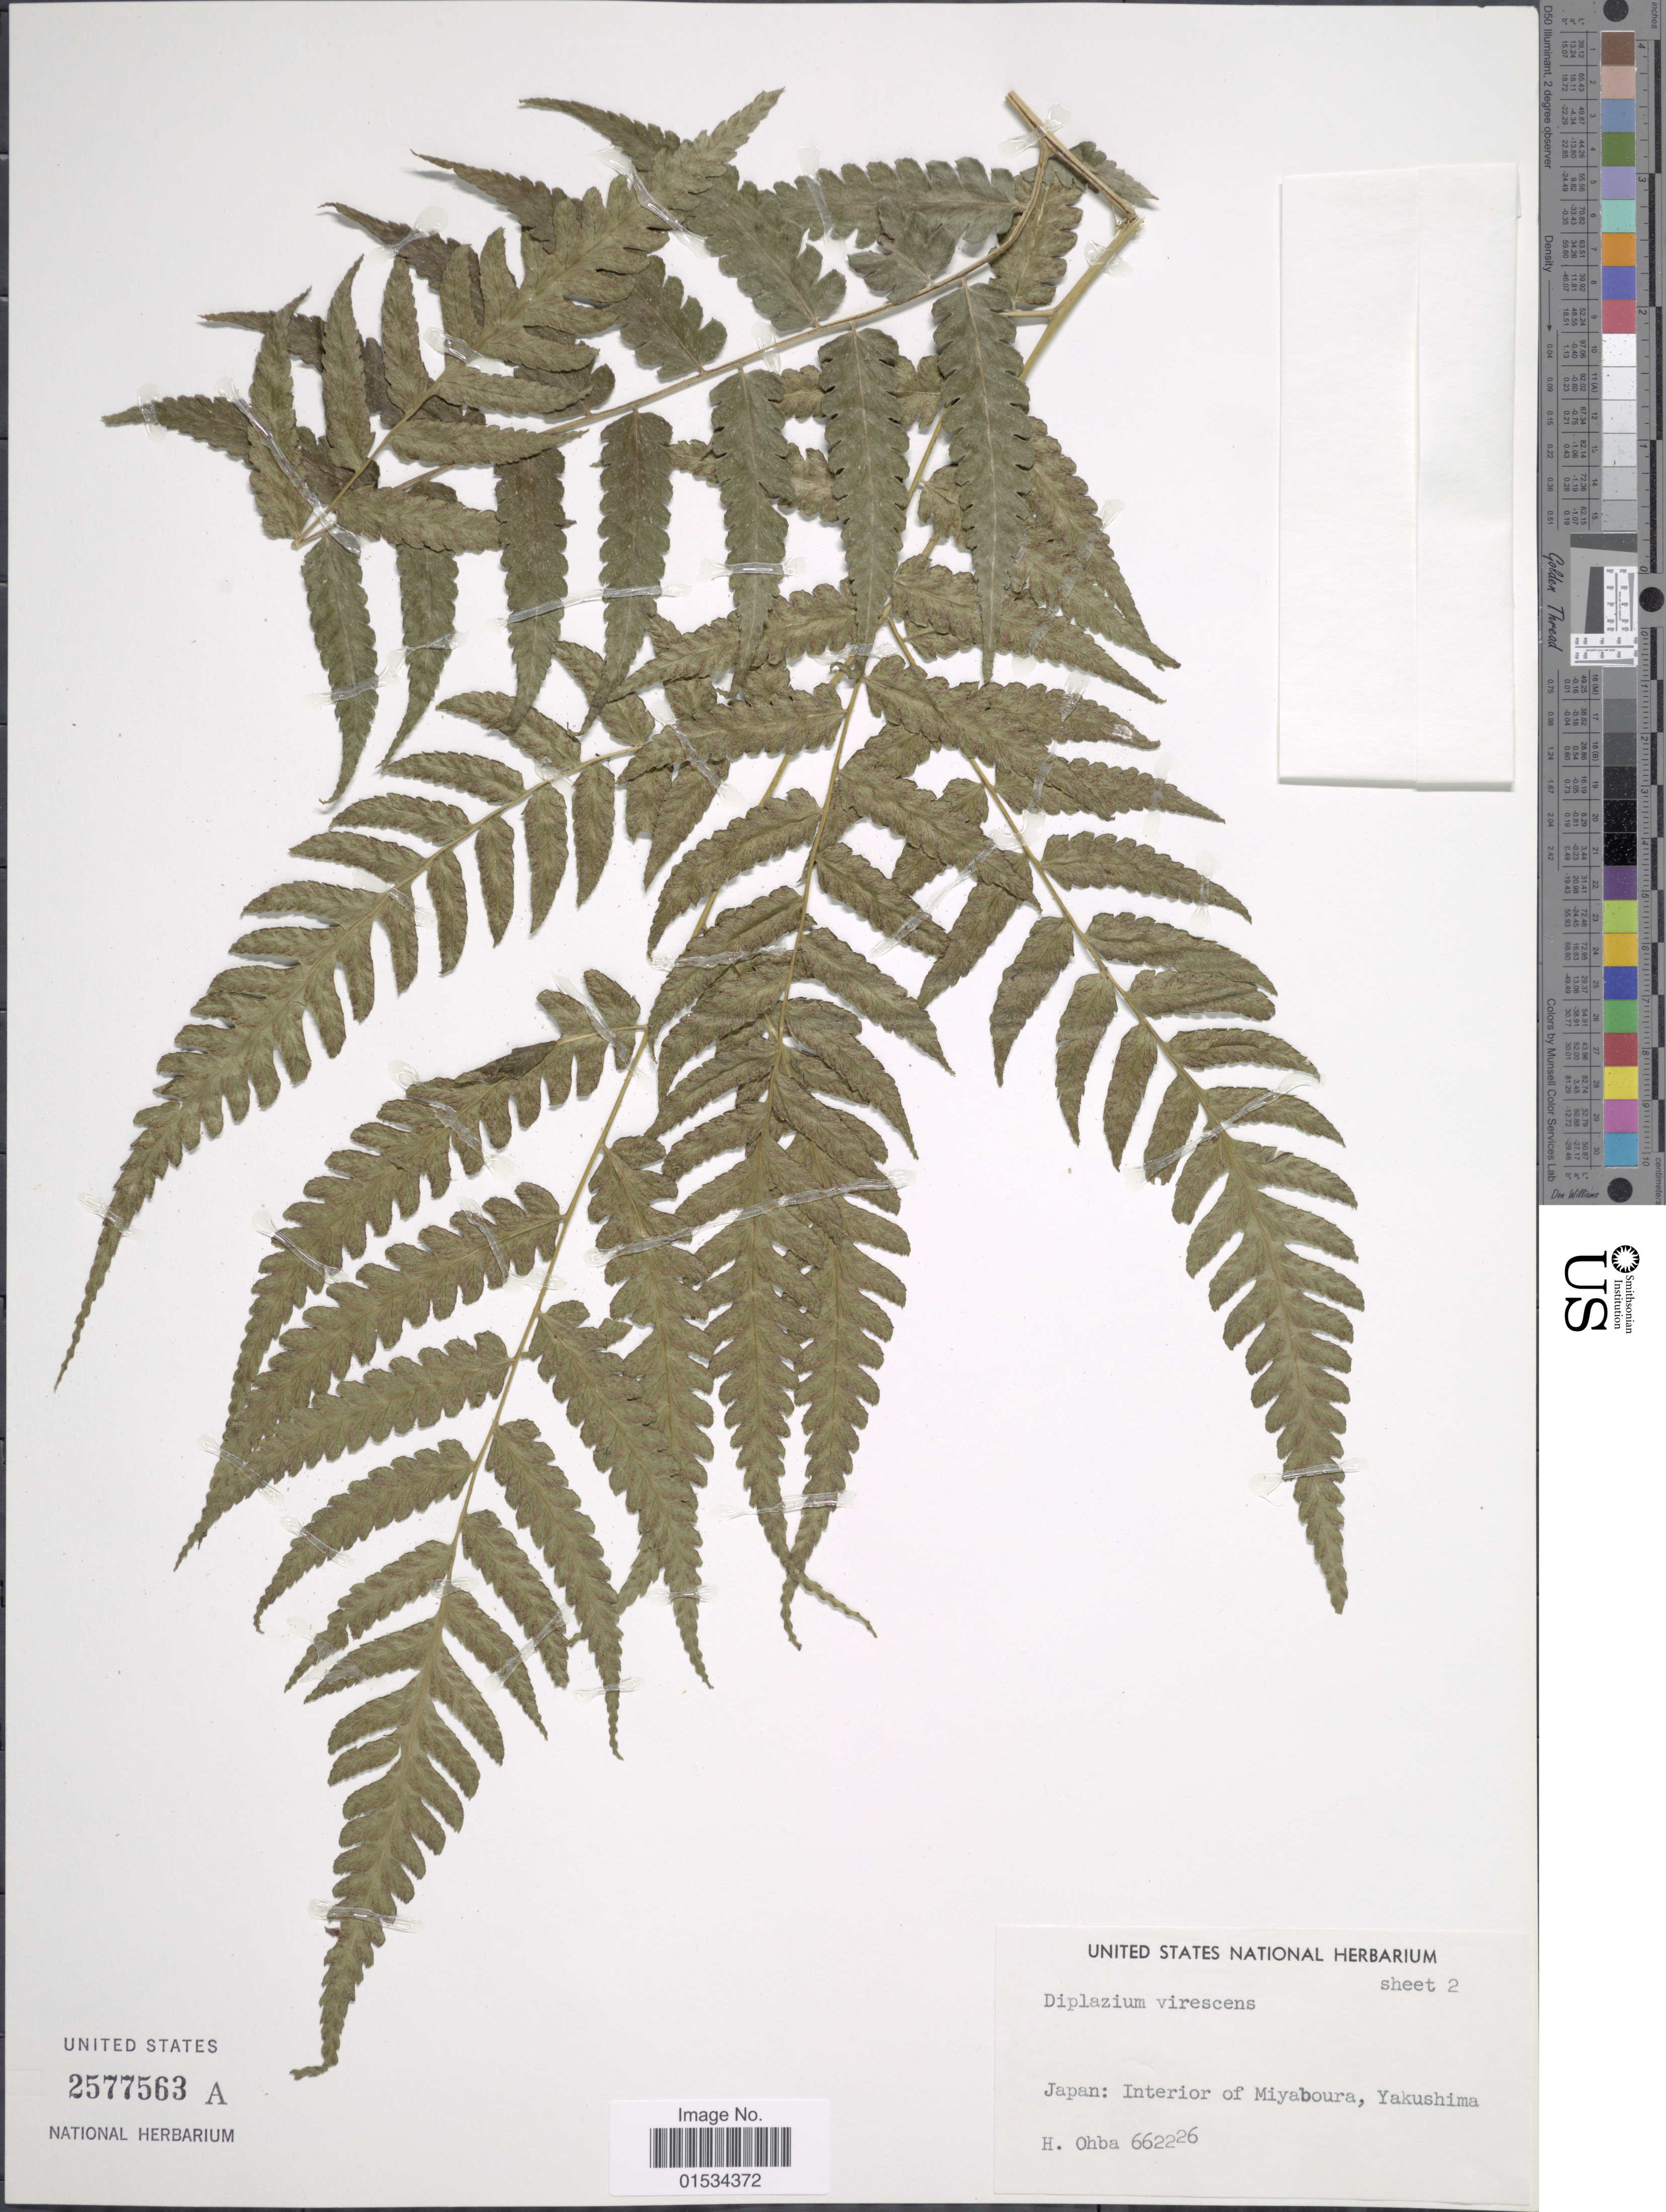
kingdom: Plantae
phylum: Tracheophyta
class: Polypodiopsida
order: Polypodiales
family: Athyriaceae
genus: Diplazium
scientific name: Diplazium virescens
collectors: H. Ohba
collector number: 662226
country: Japan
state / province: Kagosima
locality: Interior of Miyaboura, Yakushima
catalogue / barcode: US 2577563A